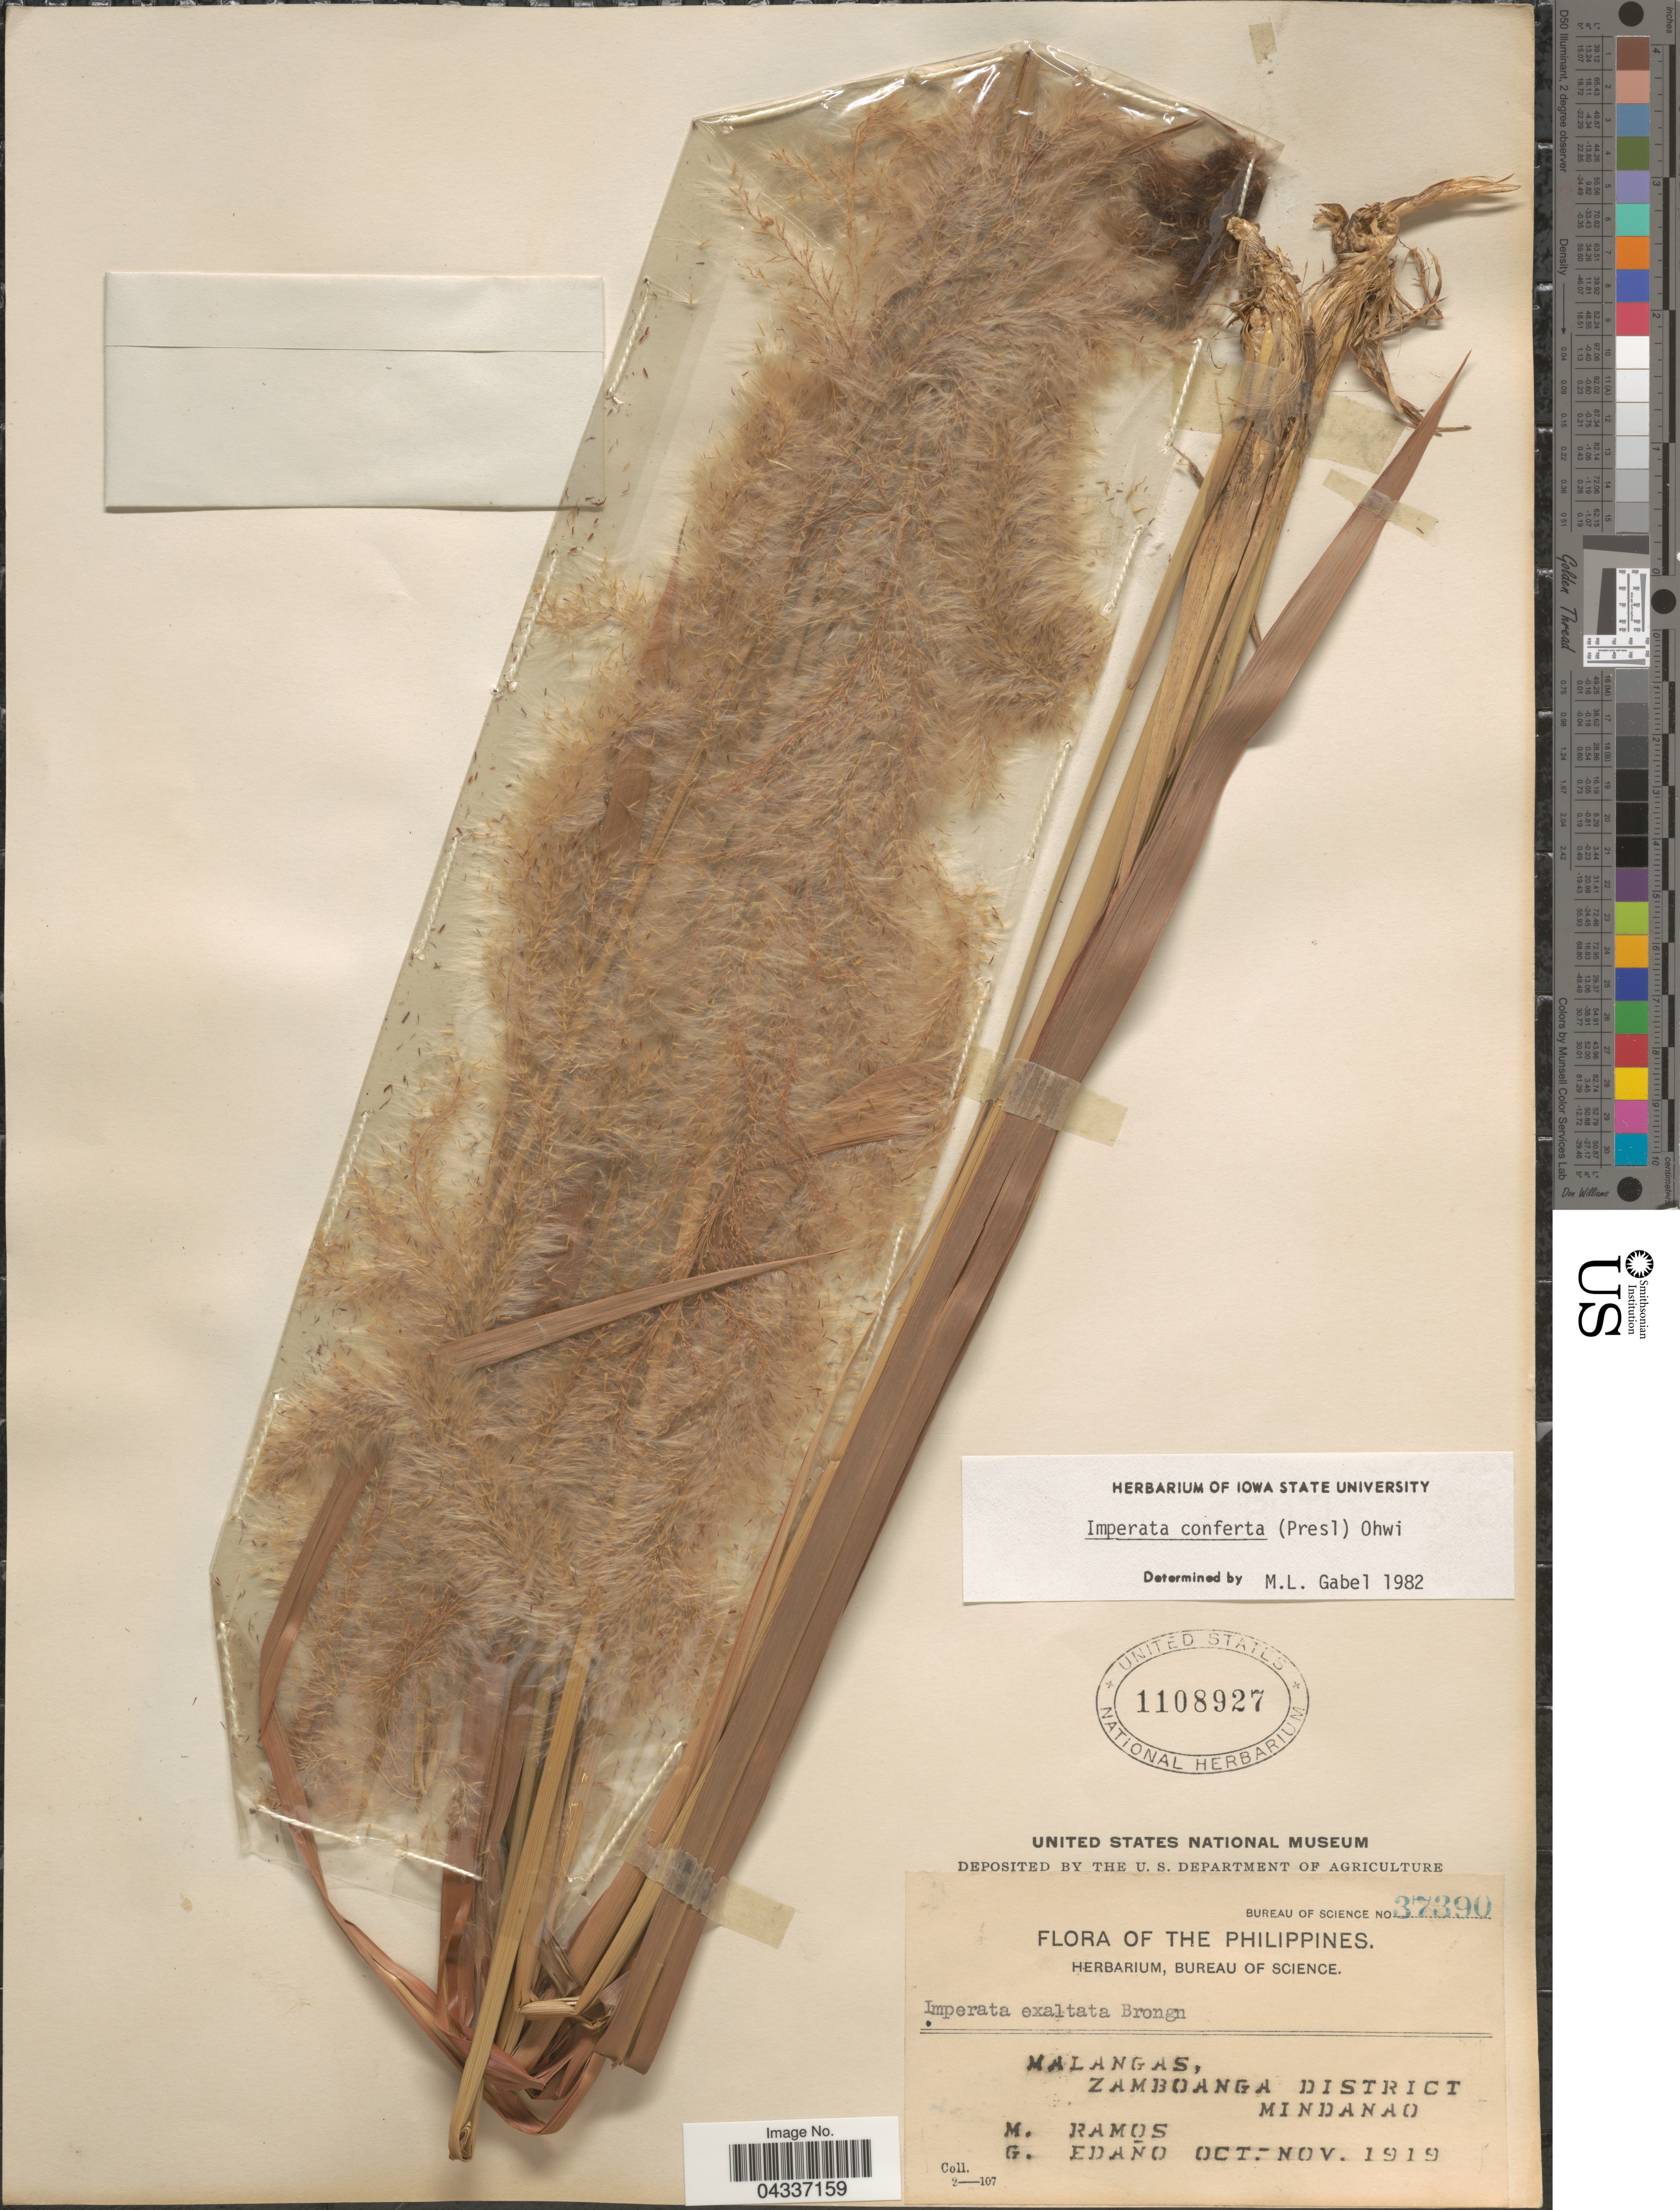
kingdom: Plantae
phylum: Tracheophyta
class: Liliopsida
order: Poales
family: Poaceae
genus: Imperata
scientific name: Imperata conferta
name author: (J. Presl) Ohwi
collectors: M. Ramos & G. Edaño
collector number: Bureau of Science 37390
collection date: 1919-10/1919-11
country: Philippines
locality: Malangas, Zamboanga District. Mindanao.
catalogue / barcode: US 1108927